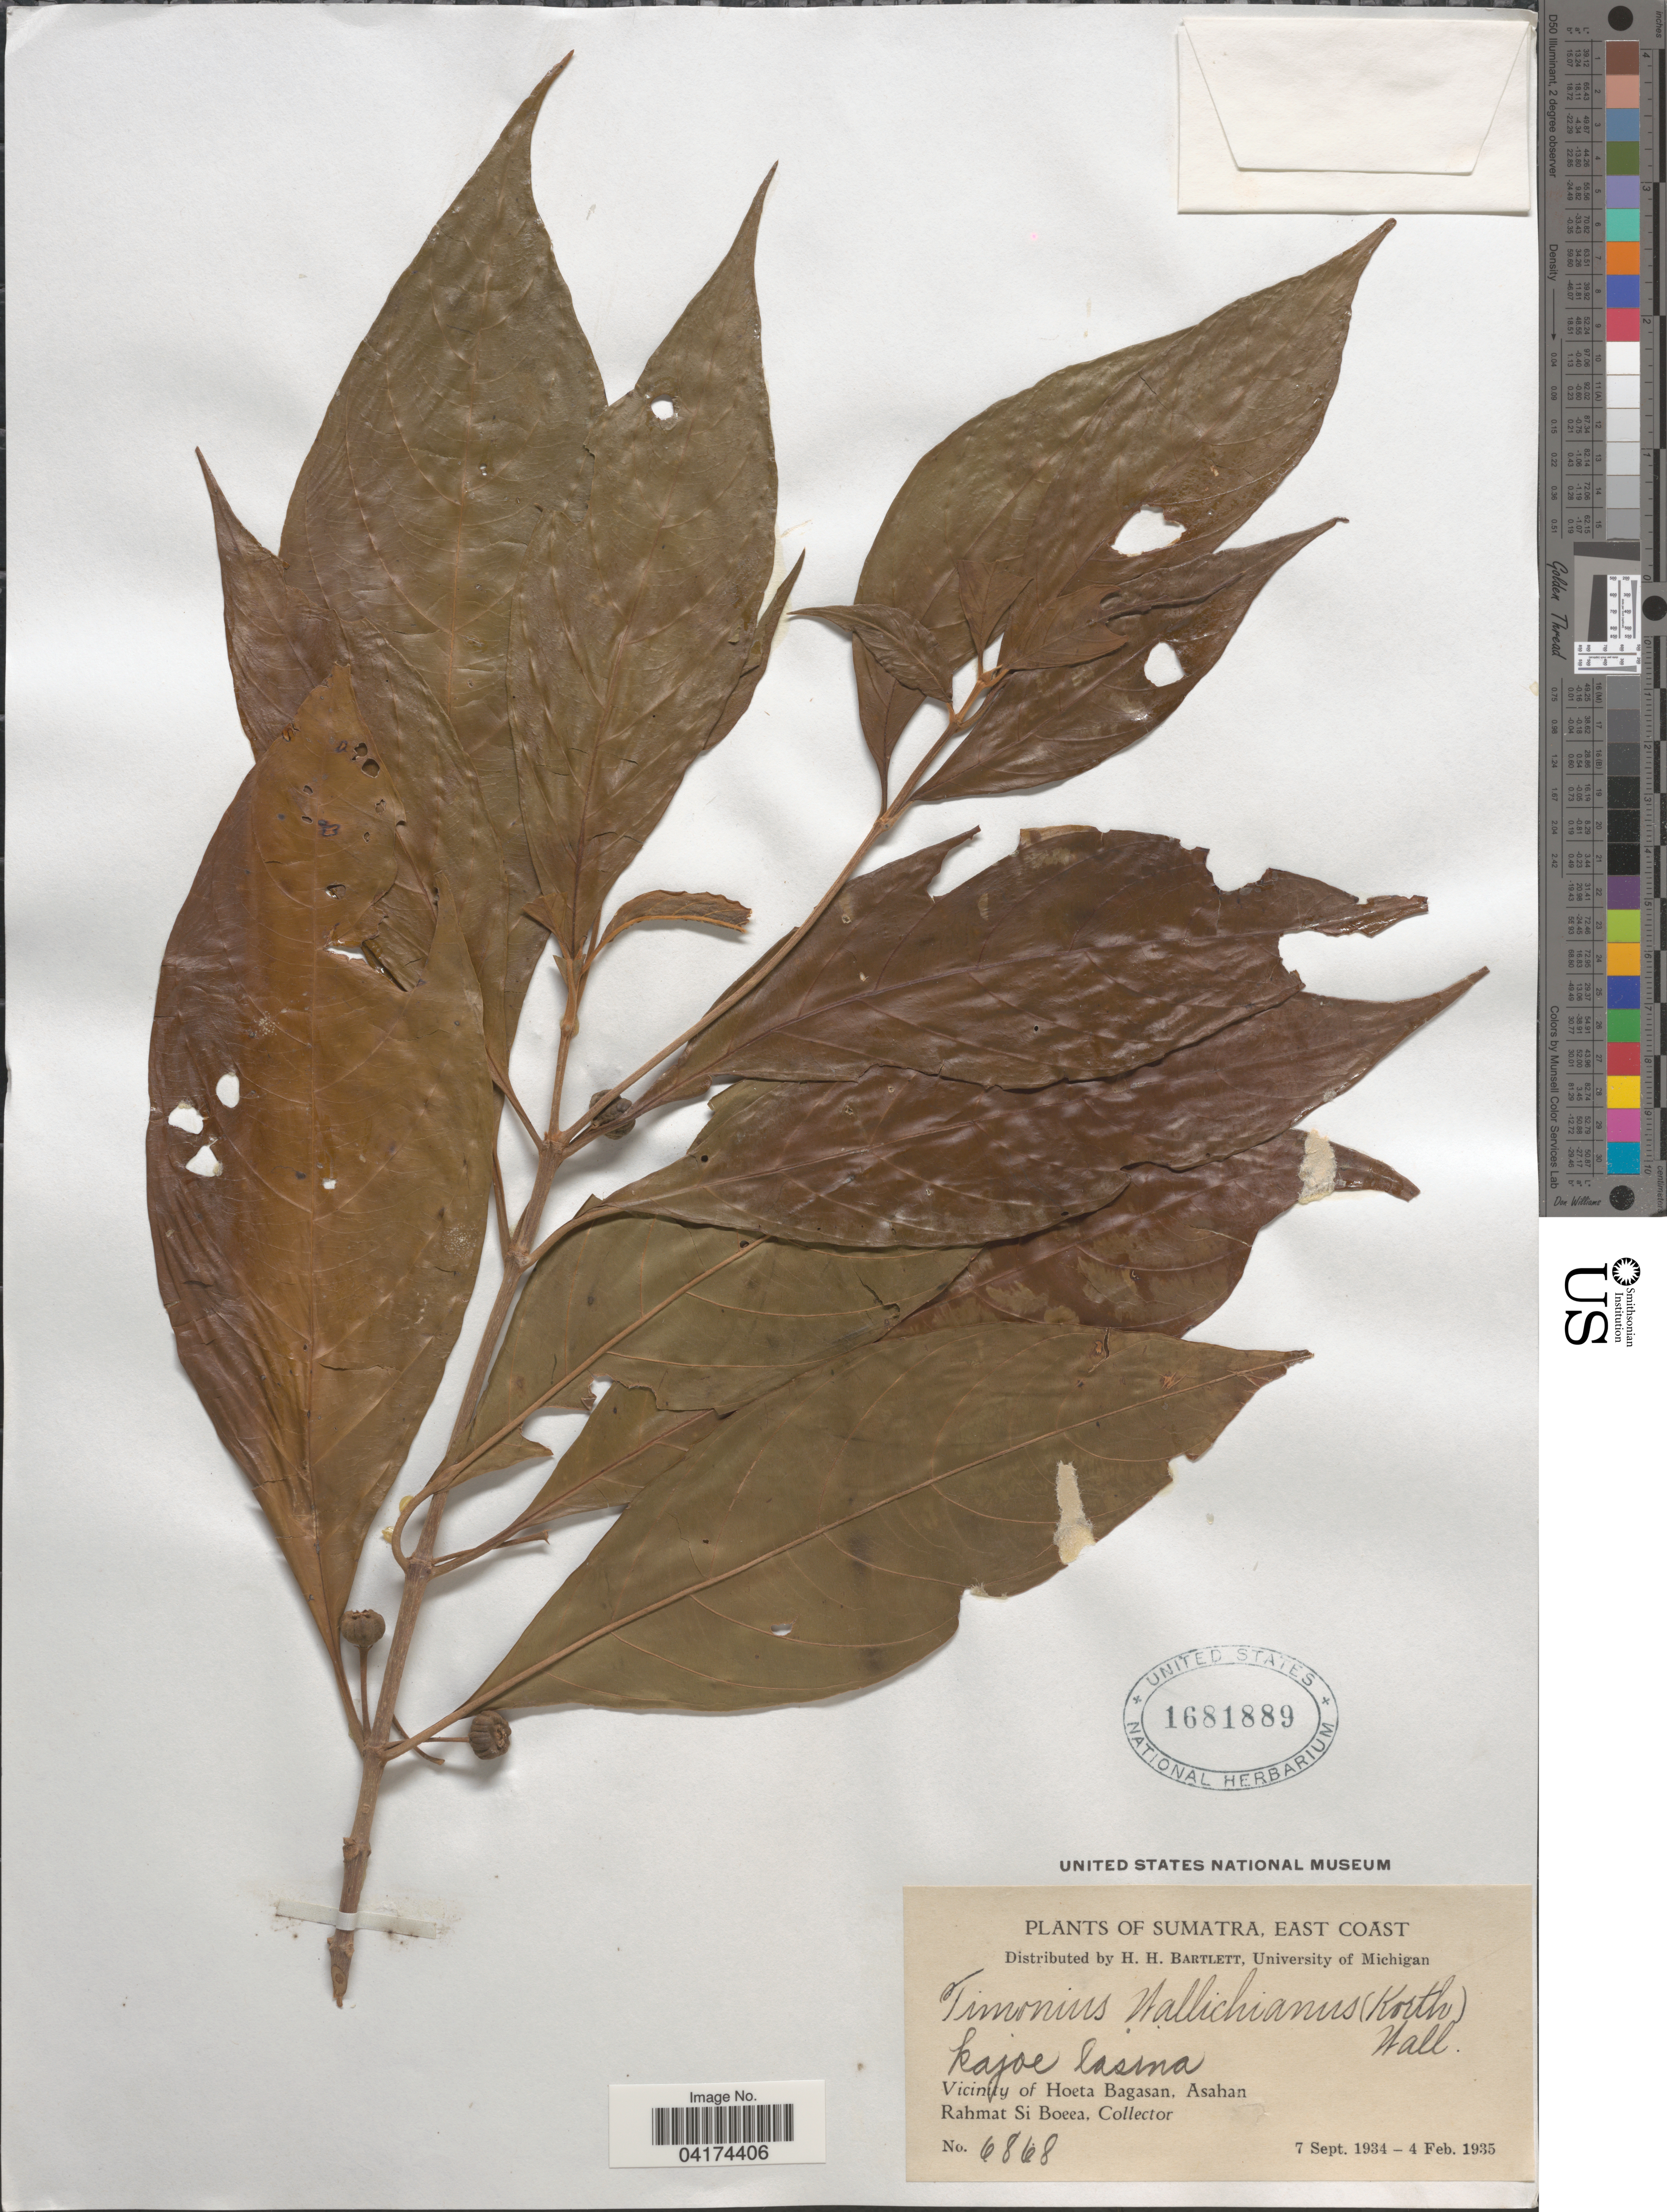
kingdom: Plantae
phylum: Tracheophyta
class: Magnoliopsida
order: Gentianales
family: Rubiaceae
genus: Timonius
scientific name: Timonius wallichianus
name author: Valeton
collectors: Rahmat Si Boeea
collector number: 6868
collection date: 1934-09-07/1935-02-04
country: Indonesia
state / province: Sumatra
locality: East Coast. Vicinity o Hoeta Bagasan, Asahan.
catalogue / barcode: US 1681889